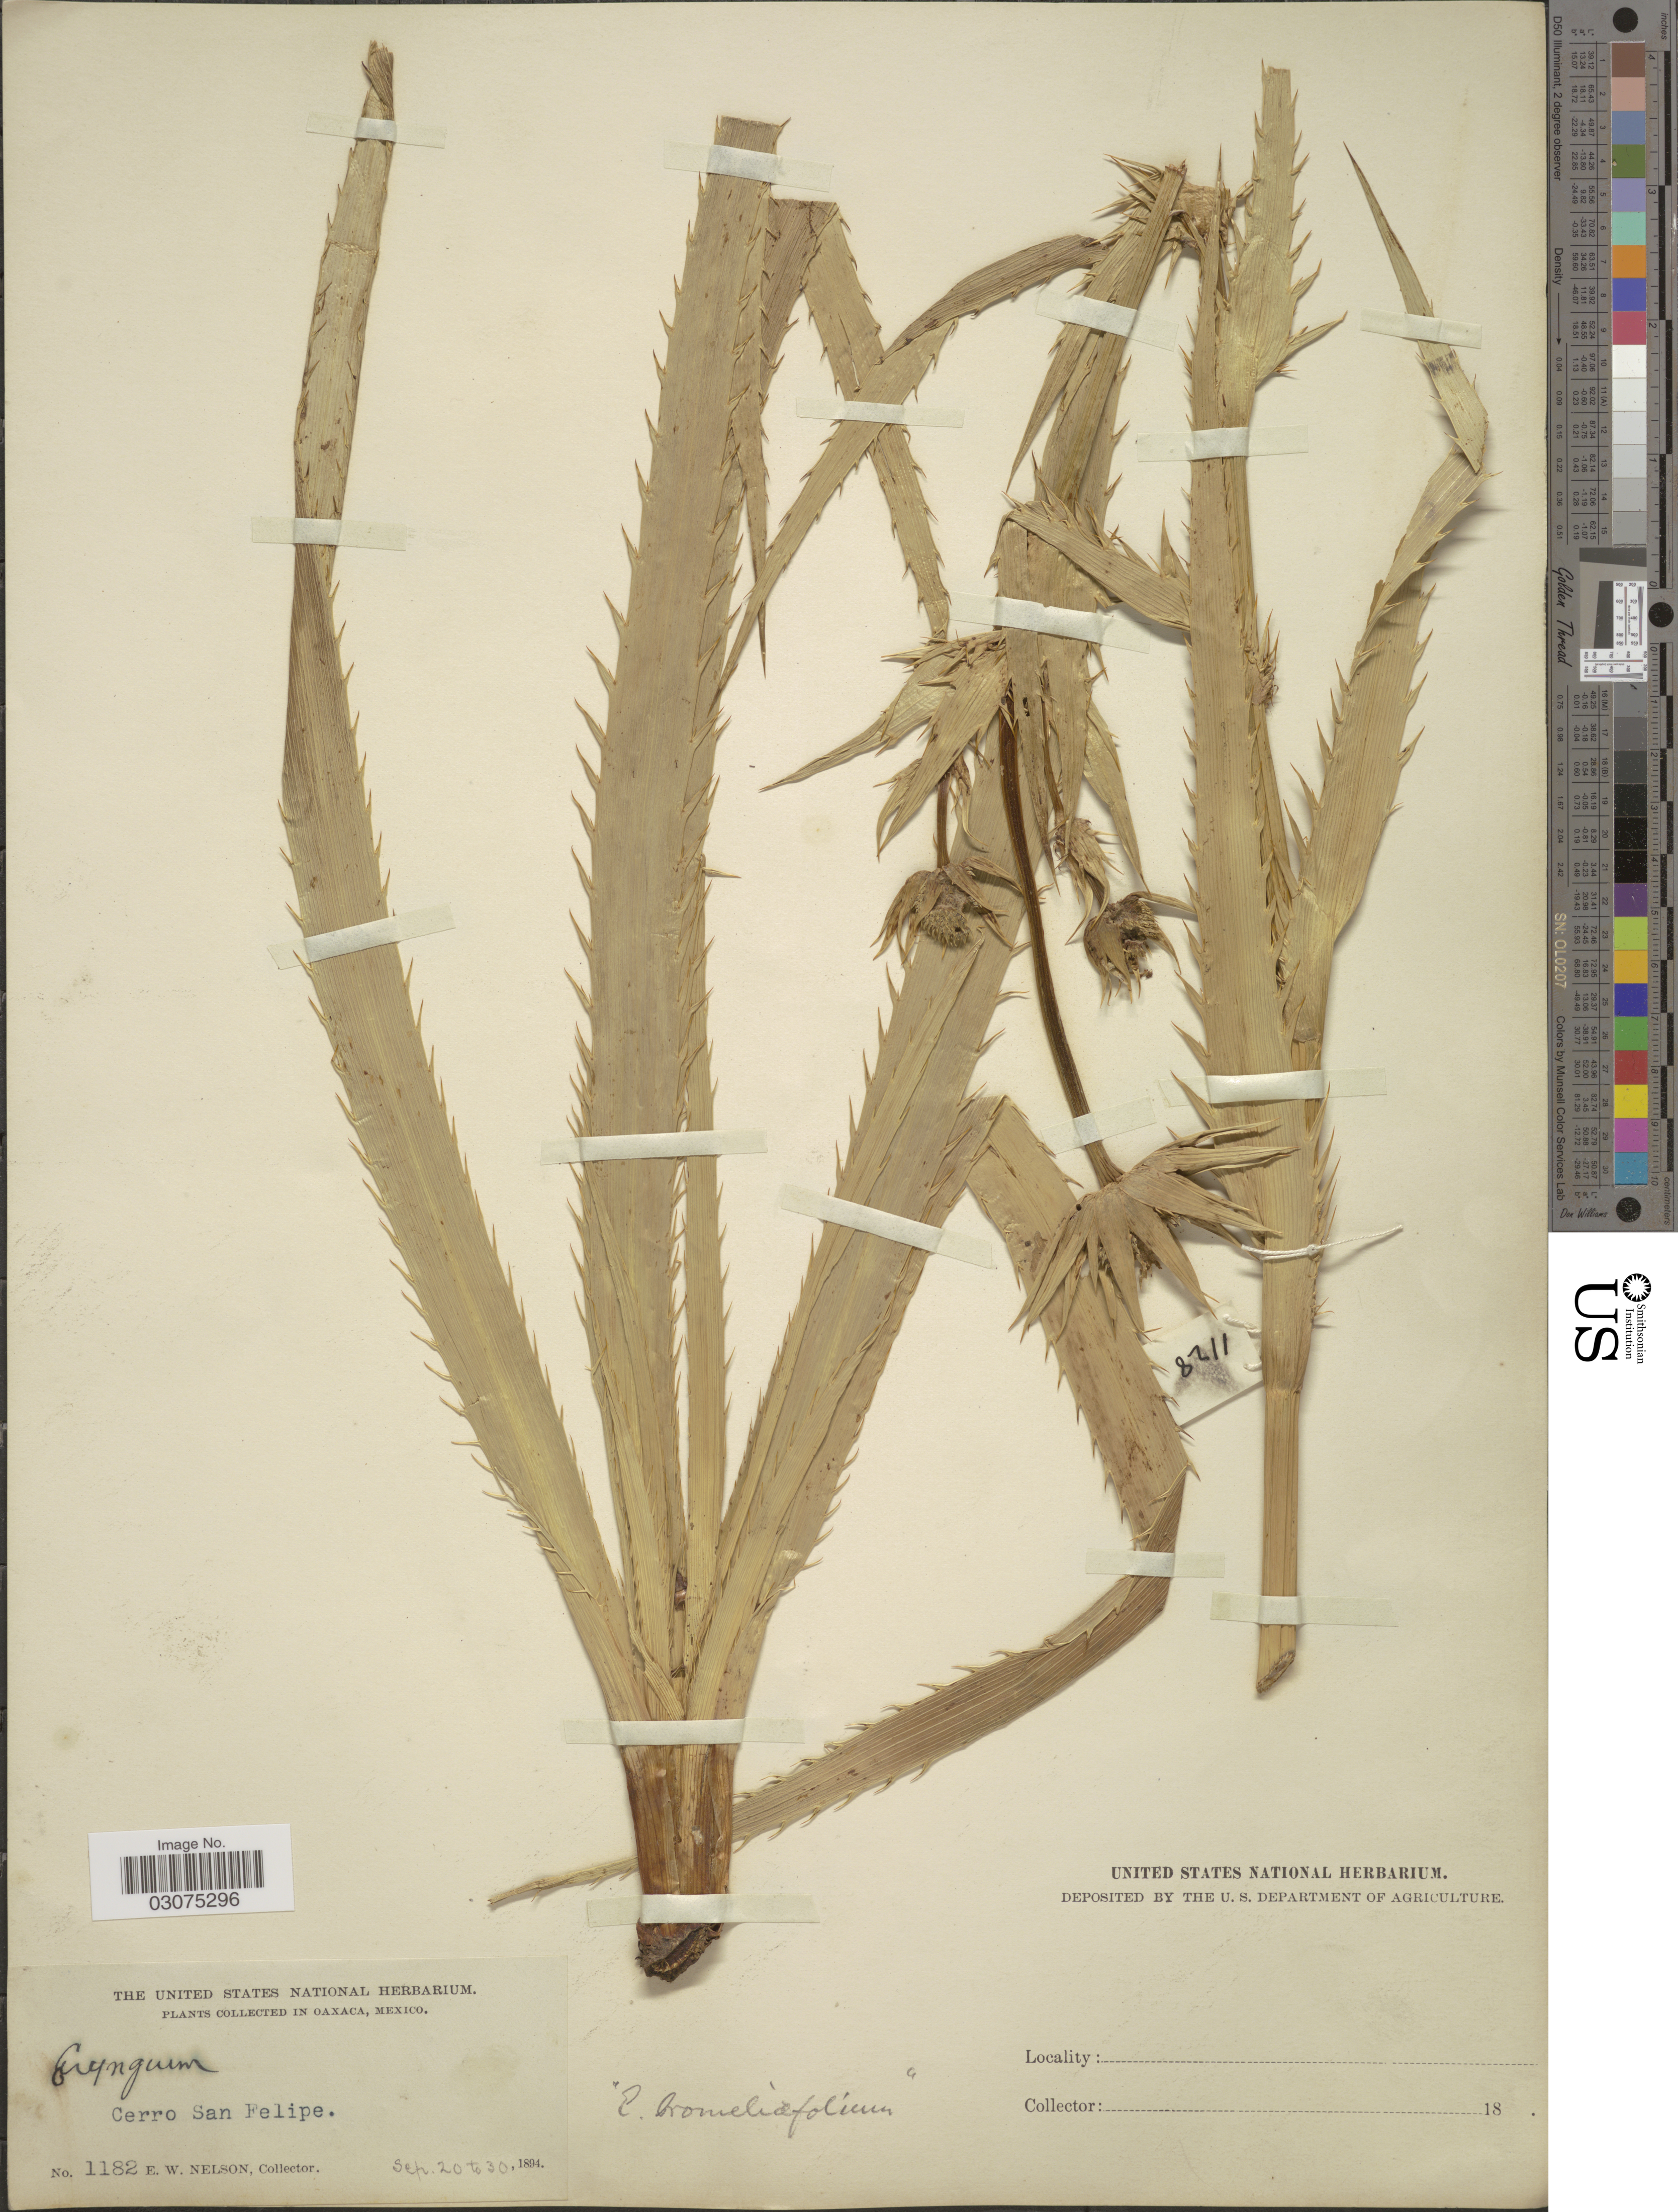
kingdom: Plantae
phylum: Tracheophyta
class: Magnoliopsida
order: Apiales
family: Apiaceae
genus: Eryngium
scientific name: Eryngium bromeliifolium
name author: F. Delaroche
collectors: E. W. Nelson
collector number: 1182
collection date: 1894-09-20/1894-09-30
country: Mexico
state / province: Oaxaca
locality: Cerro San Felipe.